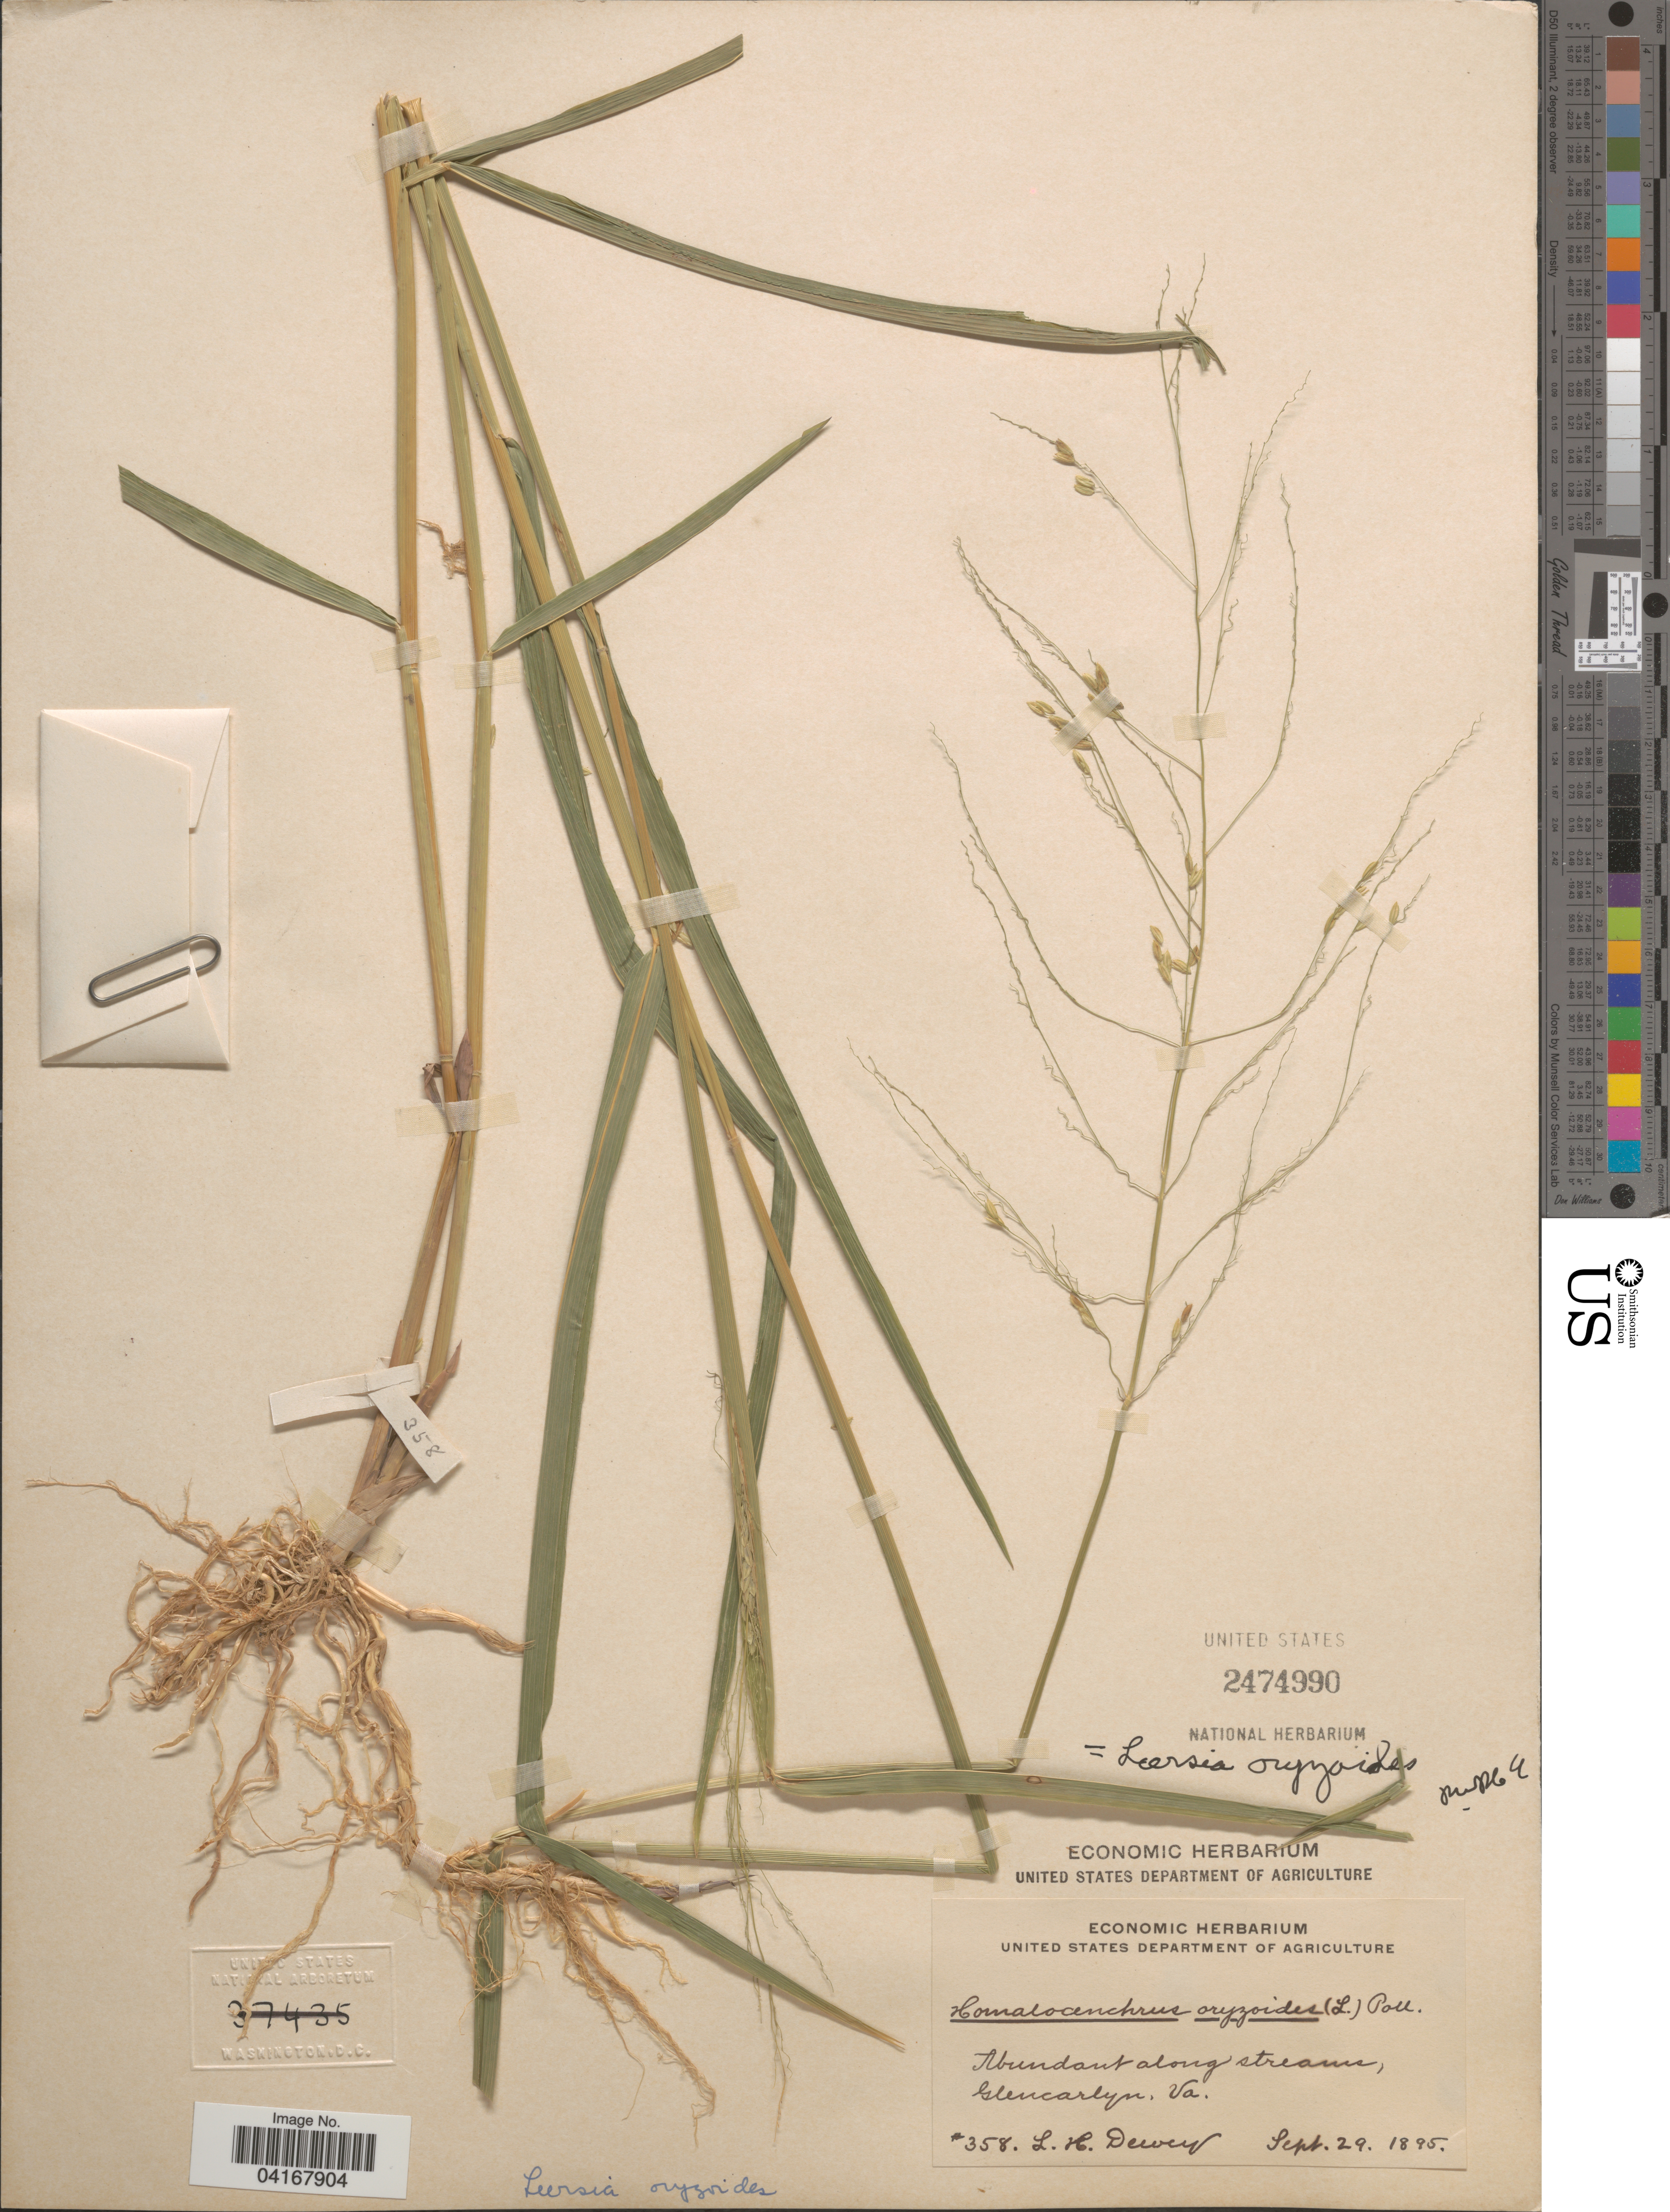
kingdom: Plantae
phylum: Tracheophyta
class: Liliopsida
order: Poales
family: Poaceae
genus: Leersia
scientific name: Leersia oryzoides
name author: (L.) Sw.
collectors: L. H. Dewey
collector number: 358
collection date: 1895-09-29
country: United States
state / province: Virginia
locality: Glencarlyn.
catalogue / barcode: US 2474990